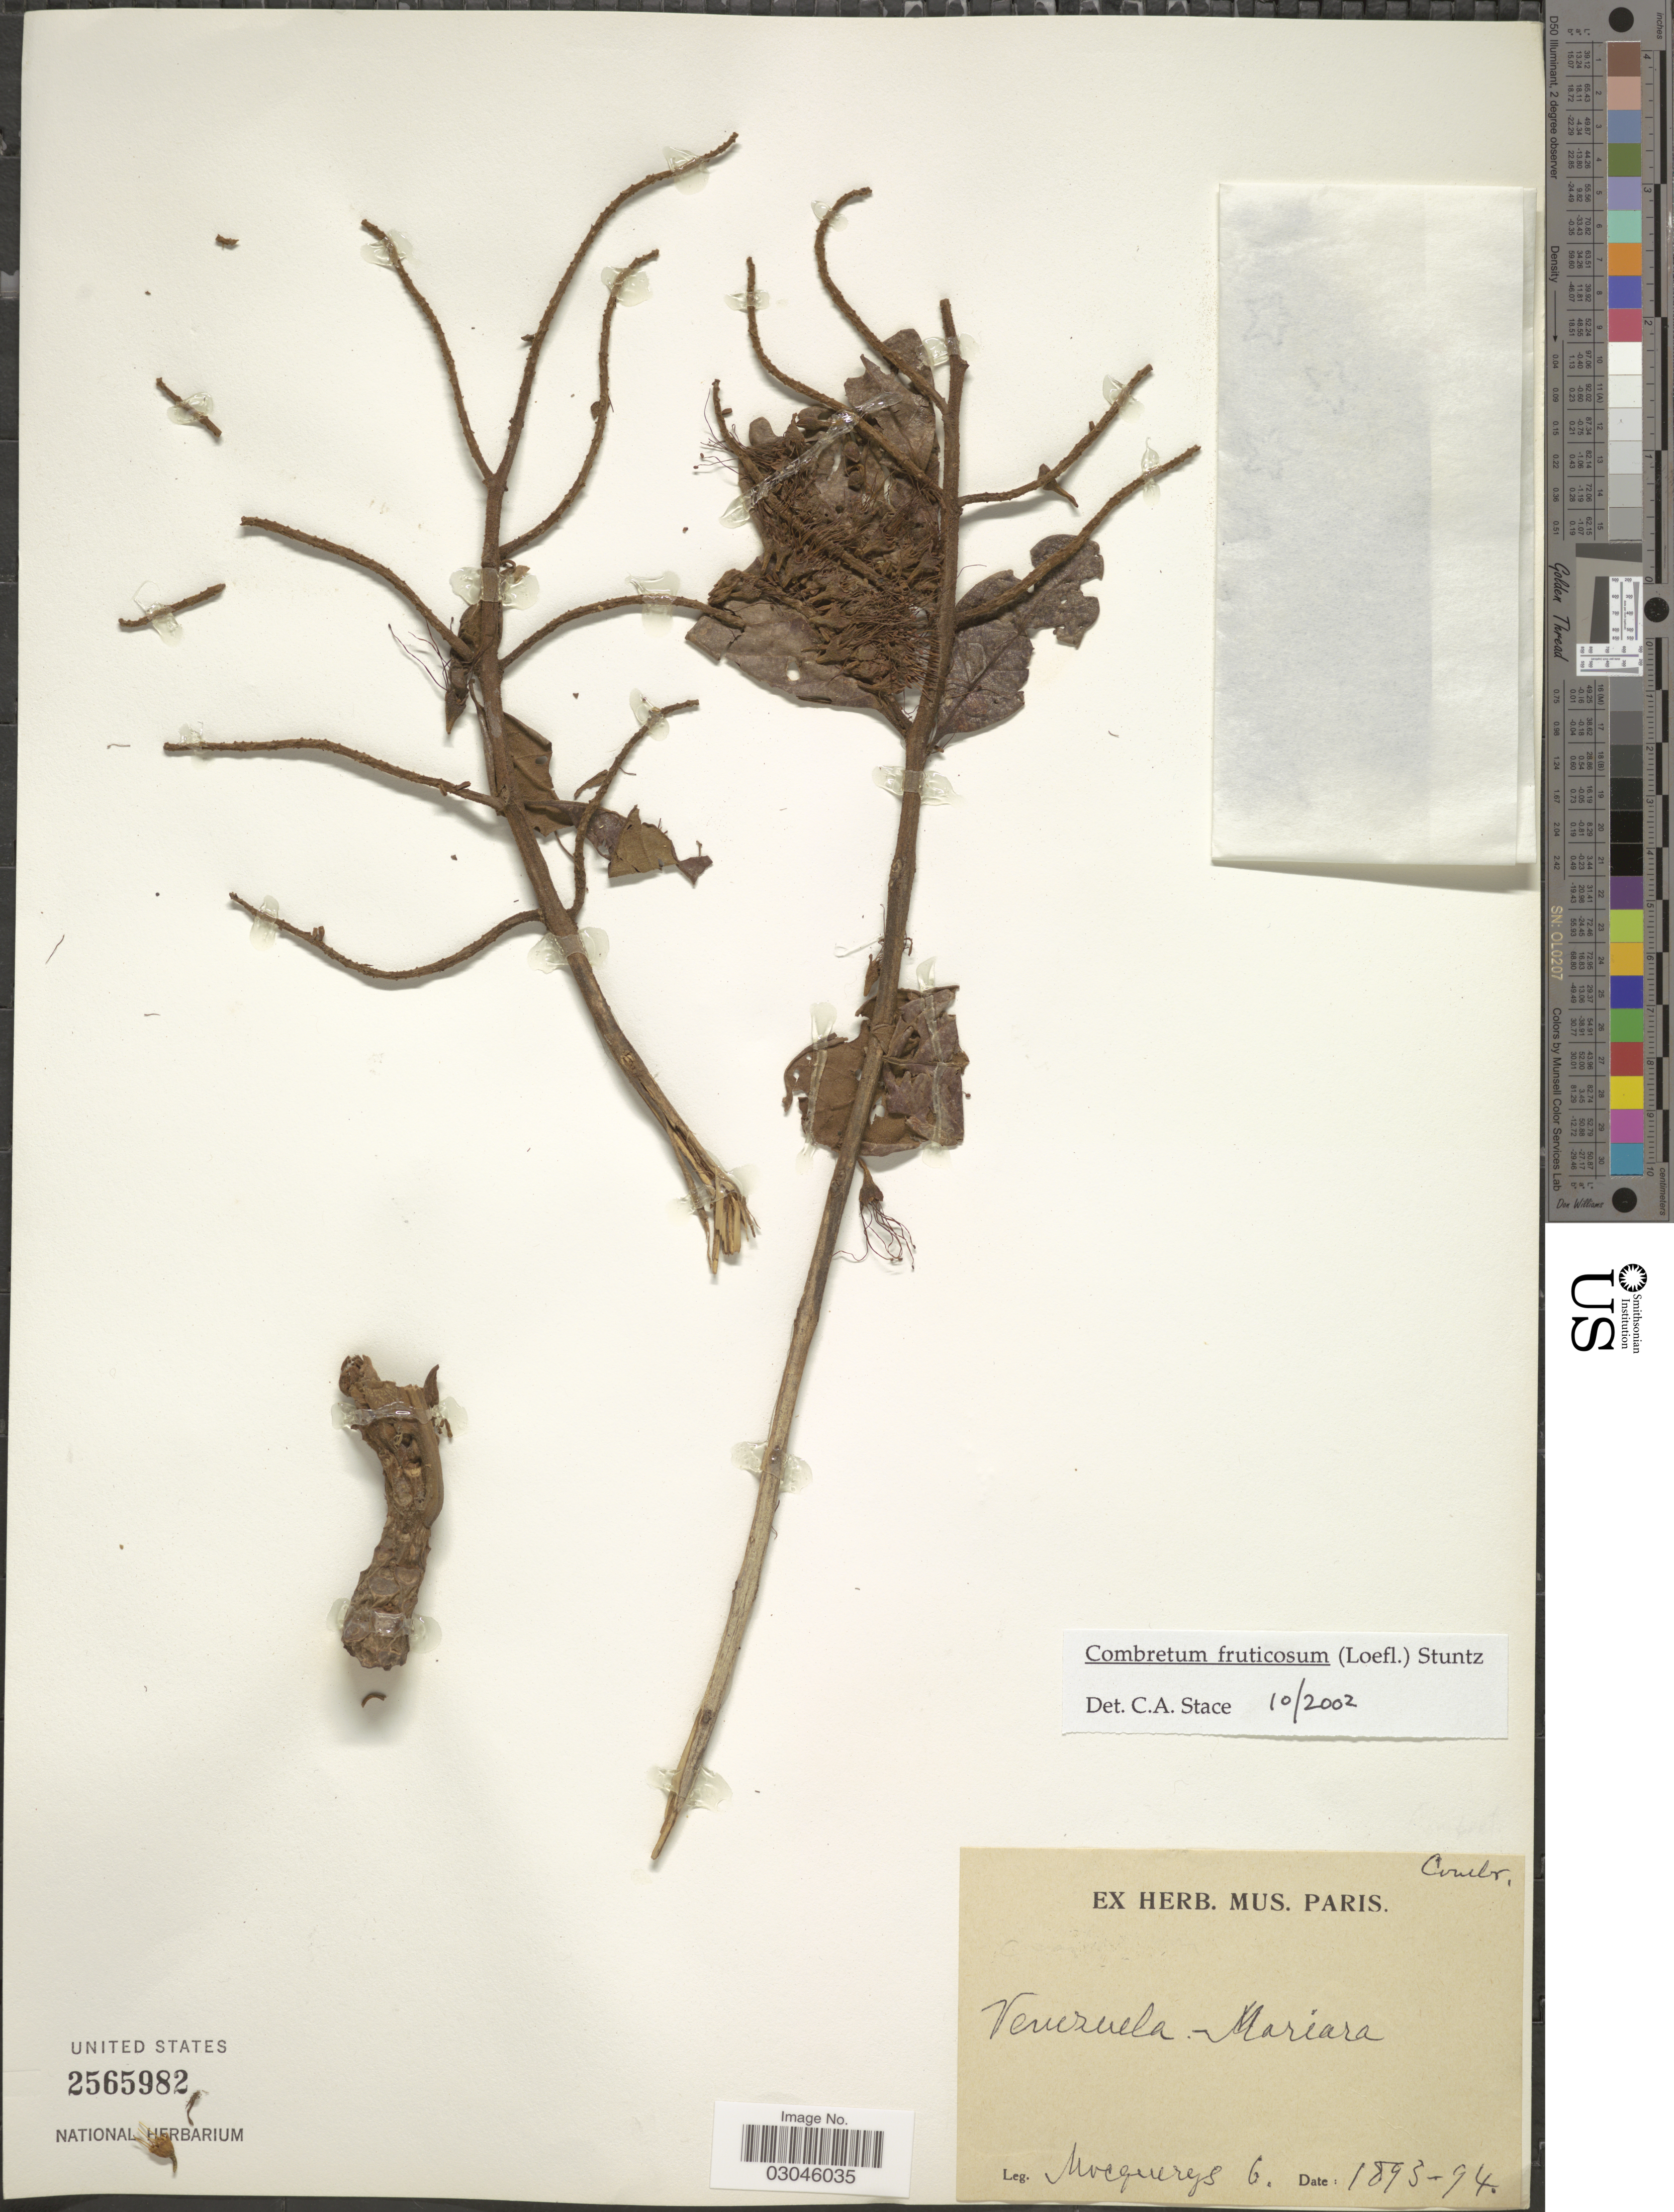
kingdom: Plantae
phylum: Tracheophyta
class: Magnoliopsida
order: Myrtales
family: Combretaceae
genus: Combretum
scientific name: Combretum fruticosum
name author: (Loefl.) Stuntz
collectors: A. Mocquerys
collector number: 6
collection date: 1893/1894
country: Venezuela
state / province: Carabobo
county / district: Diego Ibarra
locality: Mariara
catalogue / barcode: US 2565982